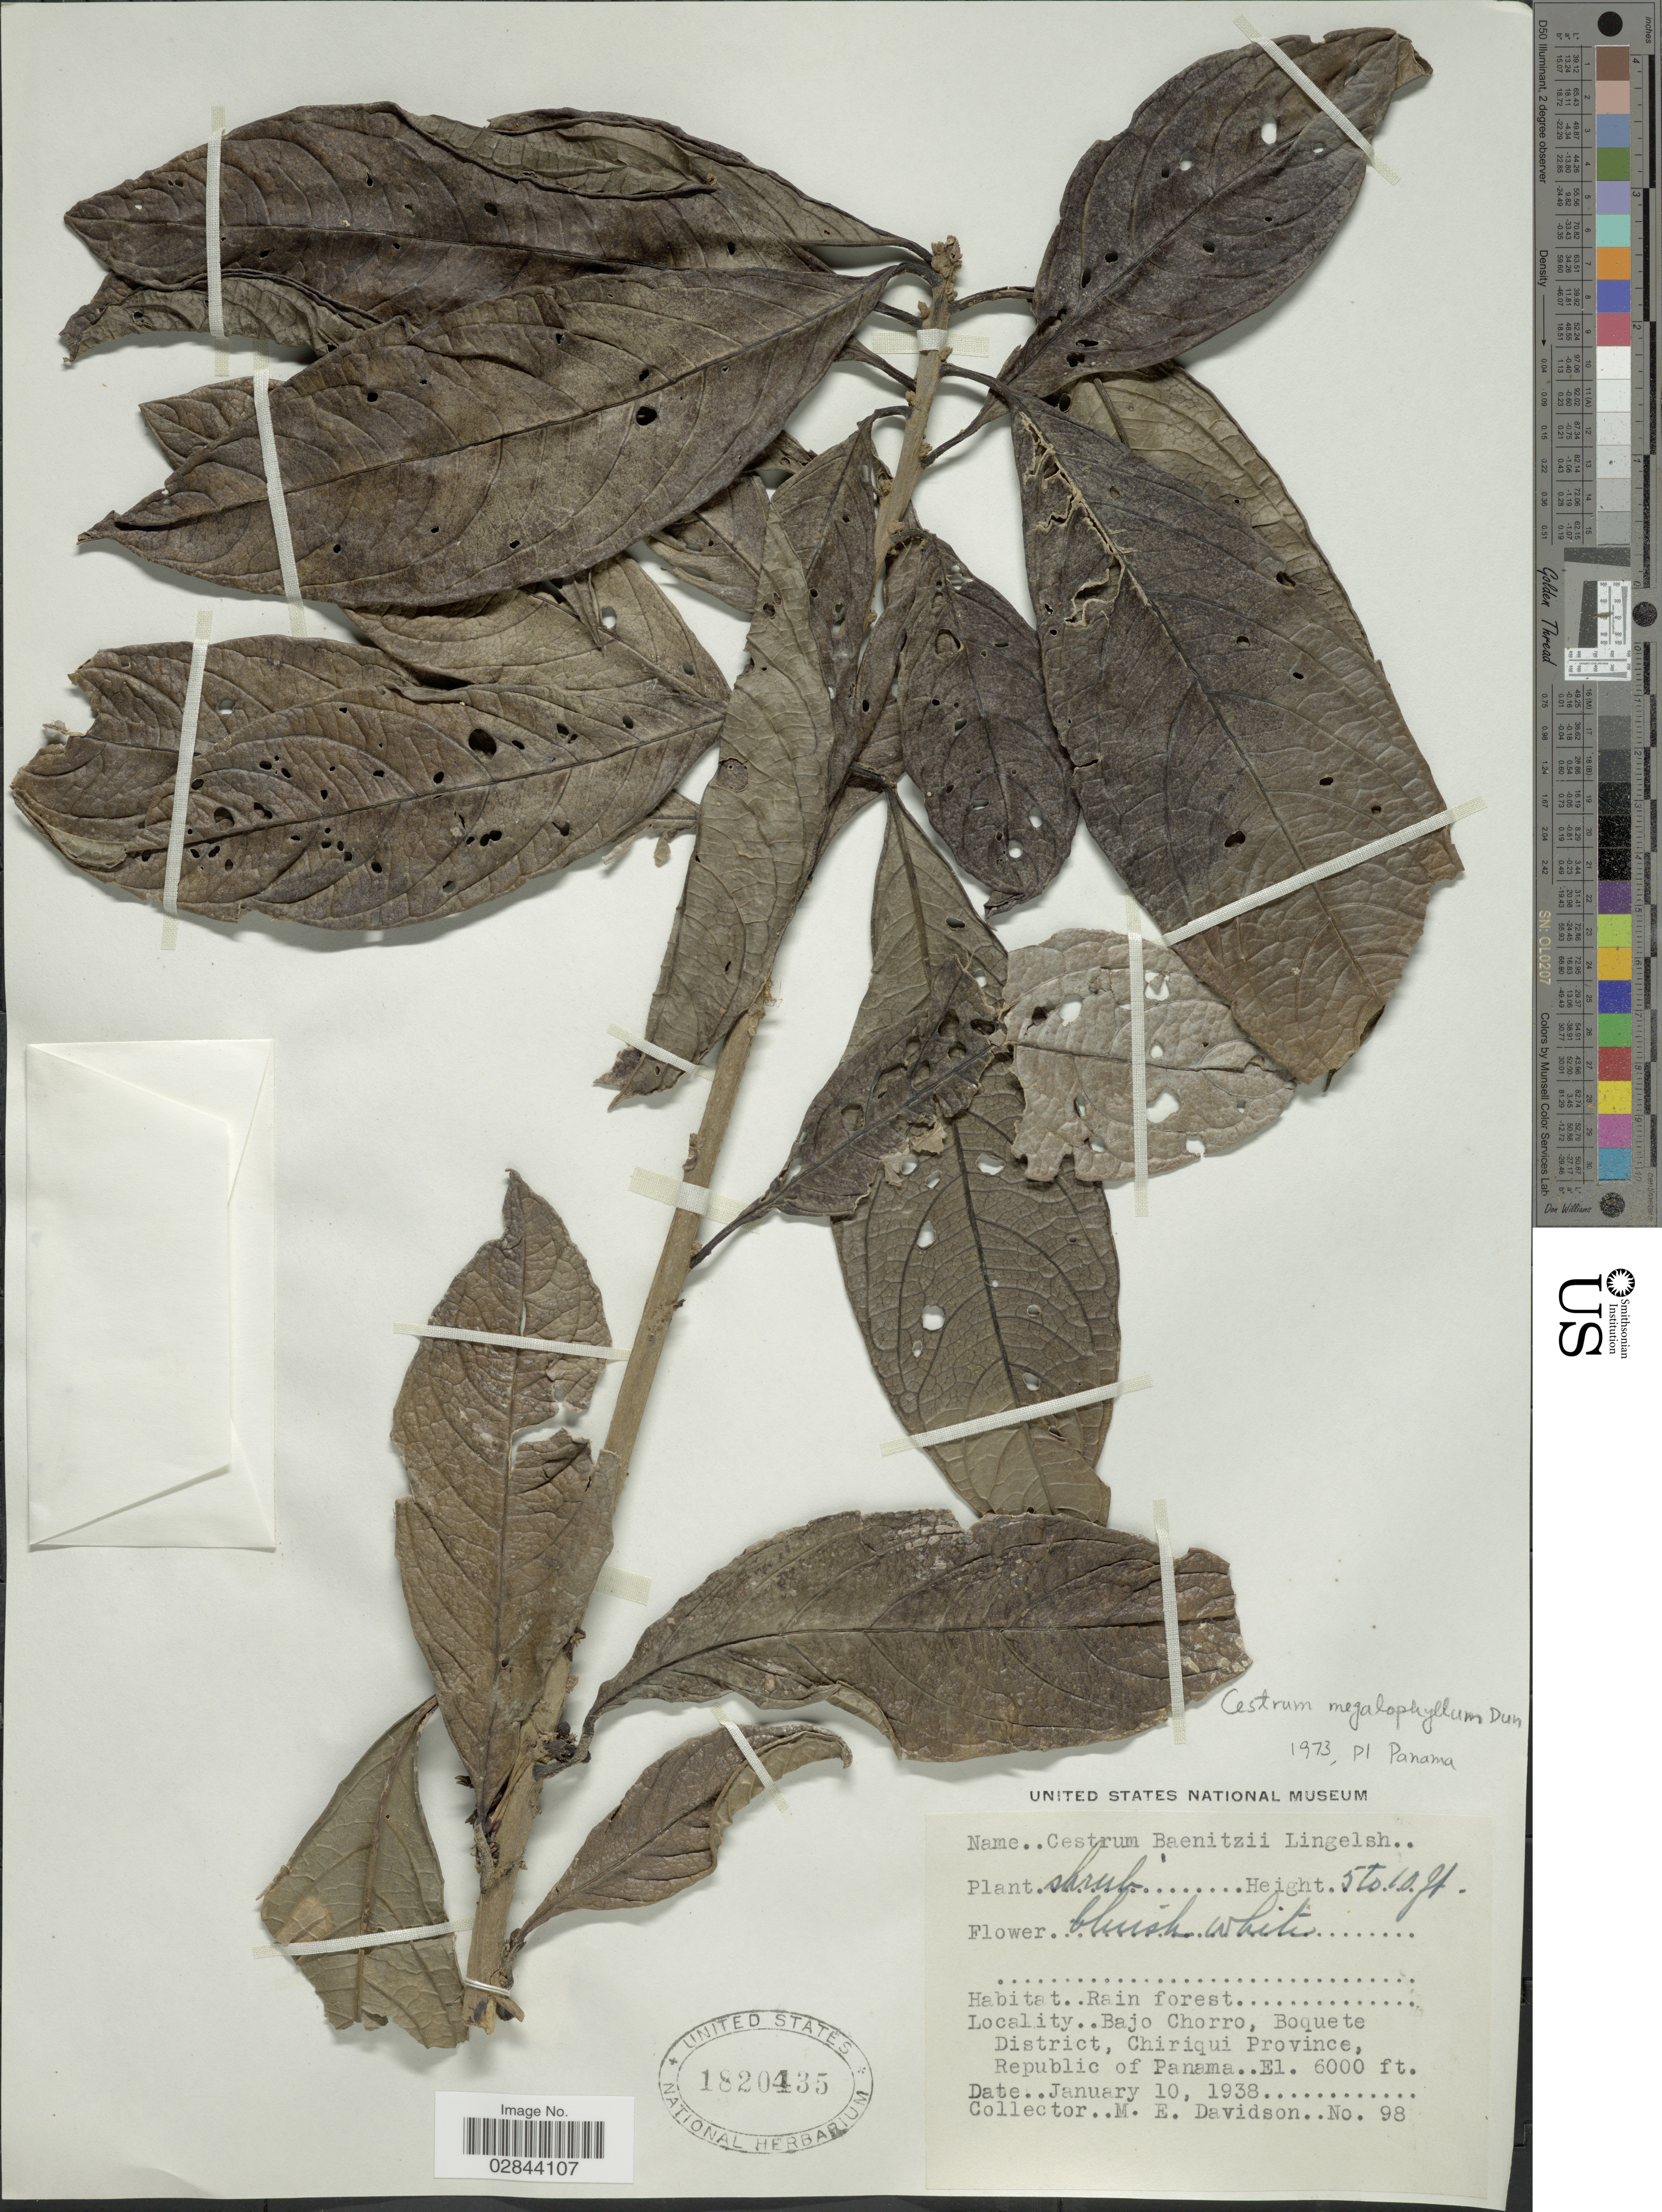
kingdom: Plantae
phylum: Tracheophyta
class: Magnoliopsida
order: Solanales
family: Solanaceae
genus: Cestrum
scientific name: Cestrum schlechtendahlii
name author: G. Don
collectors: M. E. Davidson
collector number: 98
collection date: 1938-01-10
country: Panama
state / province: Chiriqui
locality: Bajo Chorro, Boquete District, Chiriqui Province, Republic of Panama.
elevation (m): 1829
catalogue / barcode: US 1820435